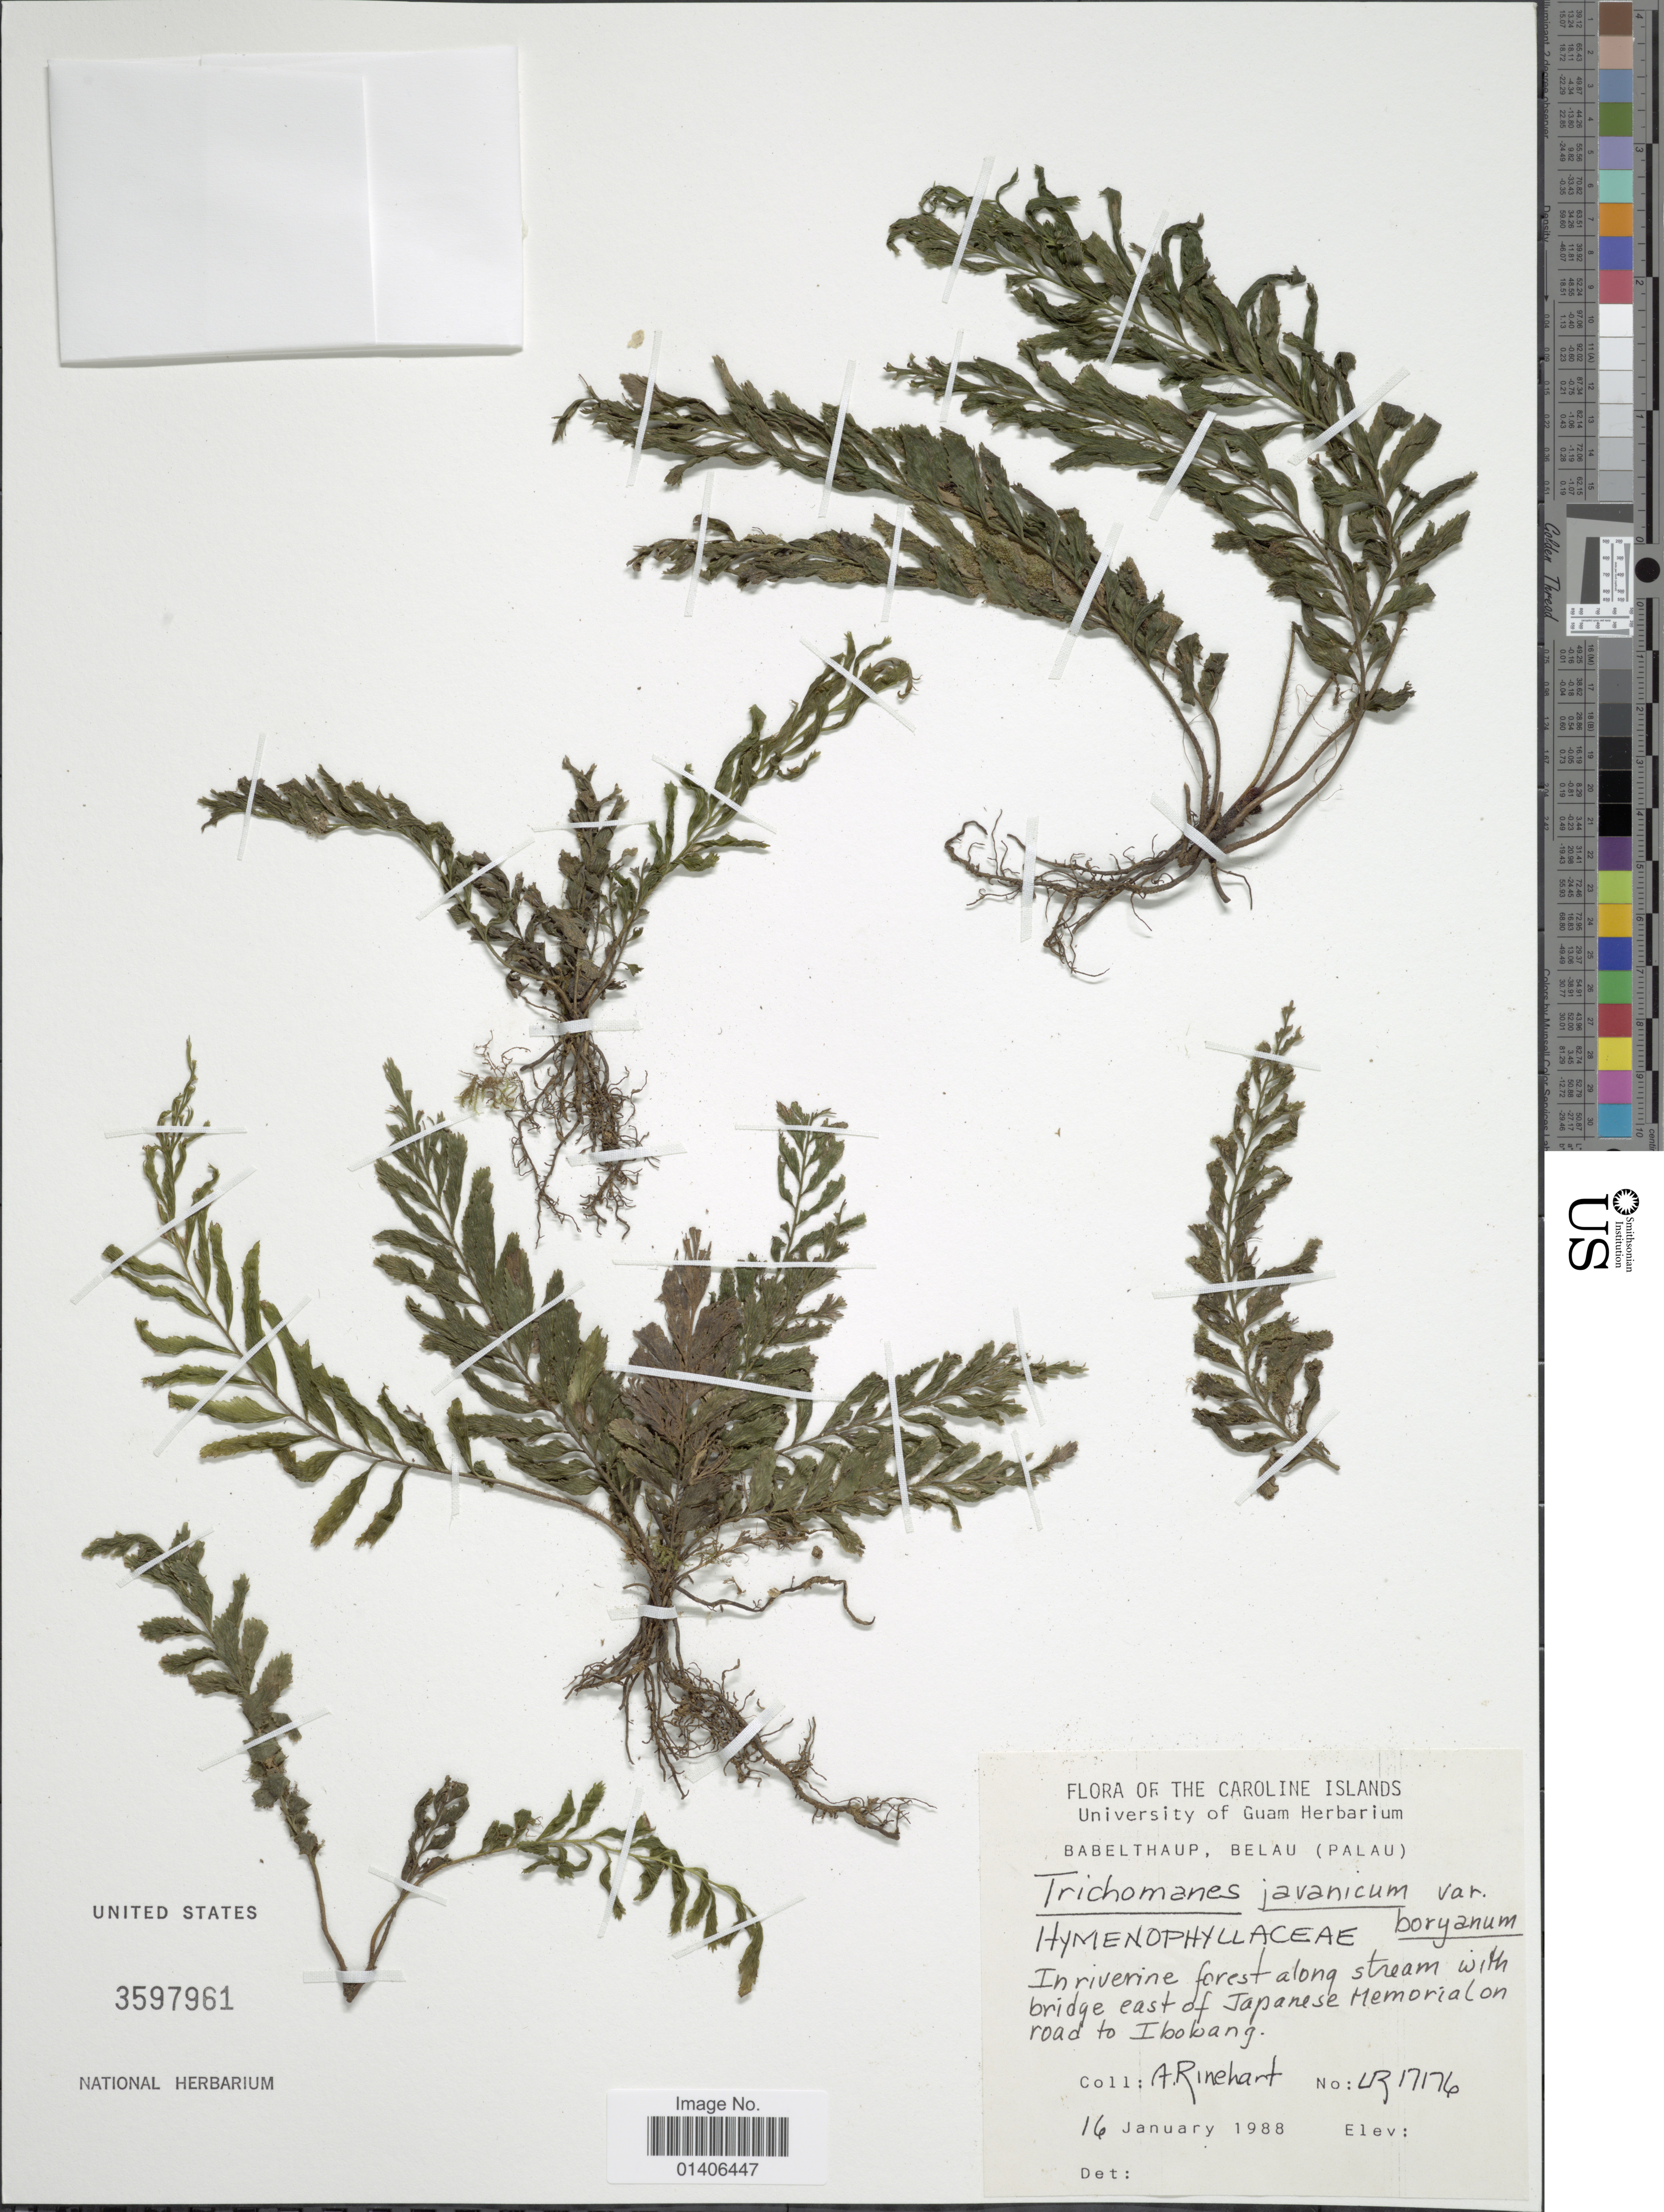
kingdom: Plantae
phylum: Tracheophyta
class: Polypodiopsida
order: Hymenophyllales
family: Hymenophyllaceae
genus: Cephalomanes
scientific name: Cephalomanes atrovirens subsp. boryanum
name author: (Kunze) K. Iwats.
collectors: A. Rinehart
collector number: LR17176*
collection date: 1988-01-16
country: Palau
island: Babeldaob [Babelthuap]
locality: The Caroline Islands, Babelthaup, Belau (Palau), In riverine forest along stream with bridge east of Japanese Memorial on road to Ibobang [interpreted]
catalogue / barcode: US 3597961